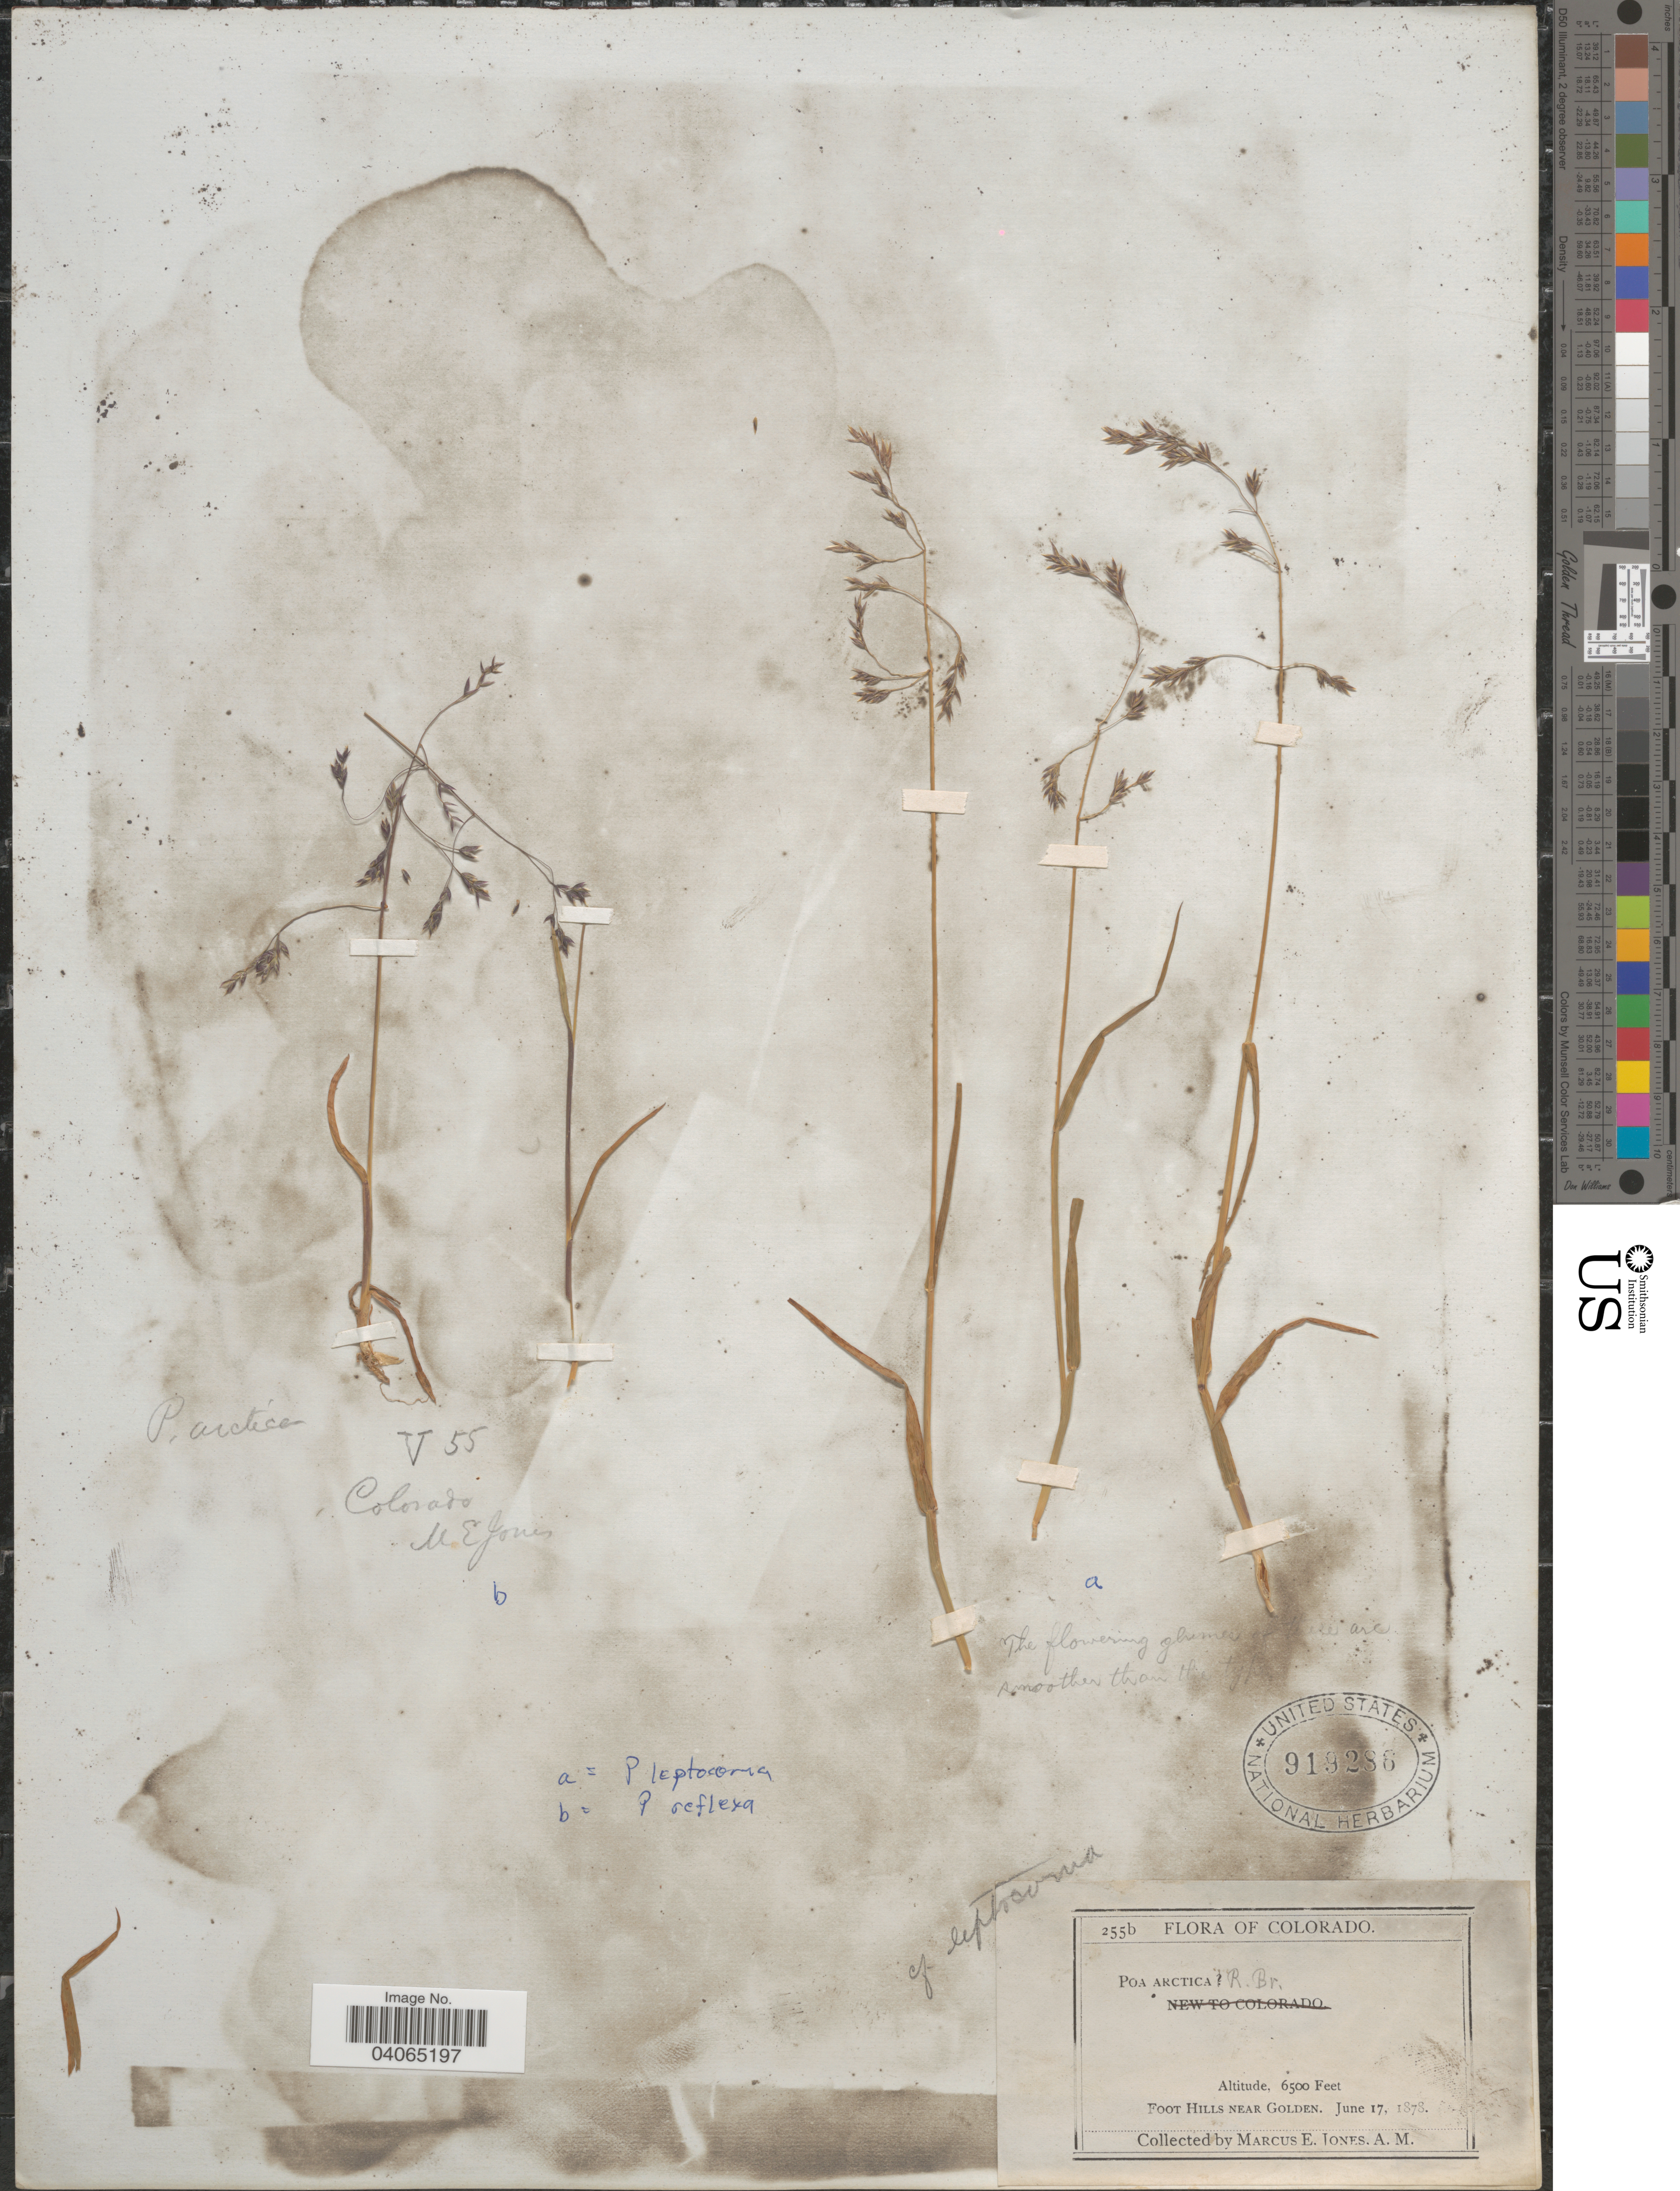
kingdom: Plantae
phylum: Tracheophyta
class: Liliopsida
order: Poales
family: Poaceae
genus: Poa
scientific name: Poa reflexa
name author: Vasey & Scribn.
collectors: M. E. Jones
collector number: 255b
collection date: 1878-06-17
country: United States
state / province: Colorado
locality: Foot Hills near Golden.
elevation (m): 1981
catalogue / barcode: US 919286